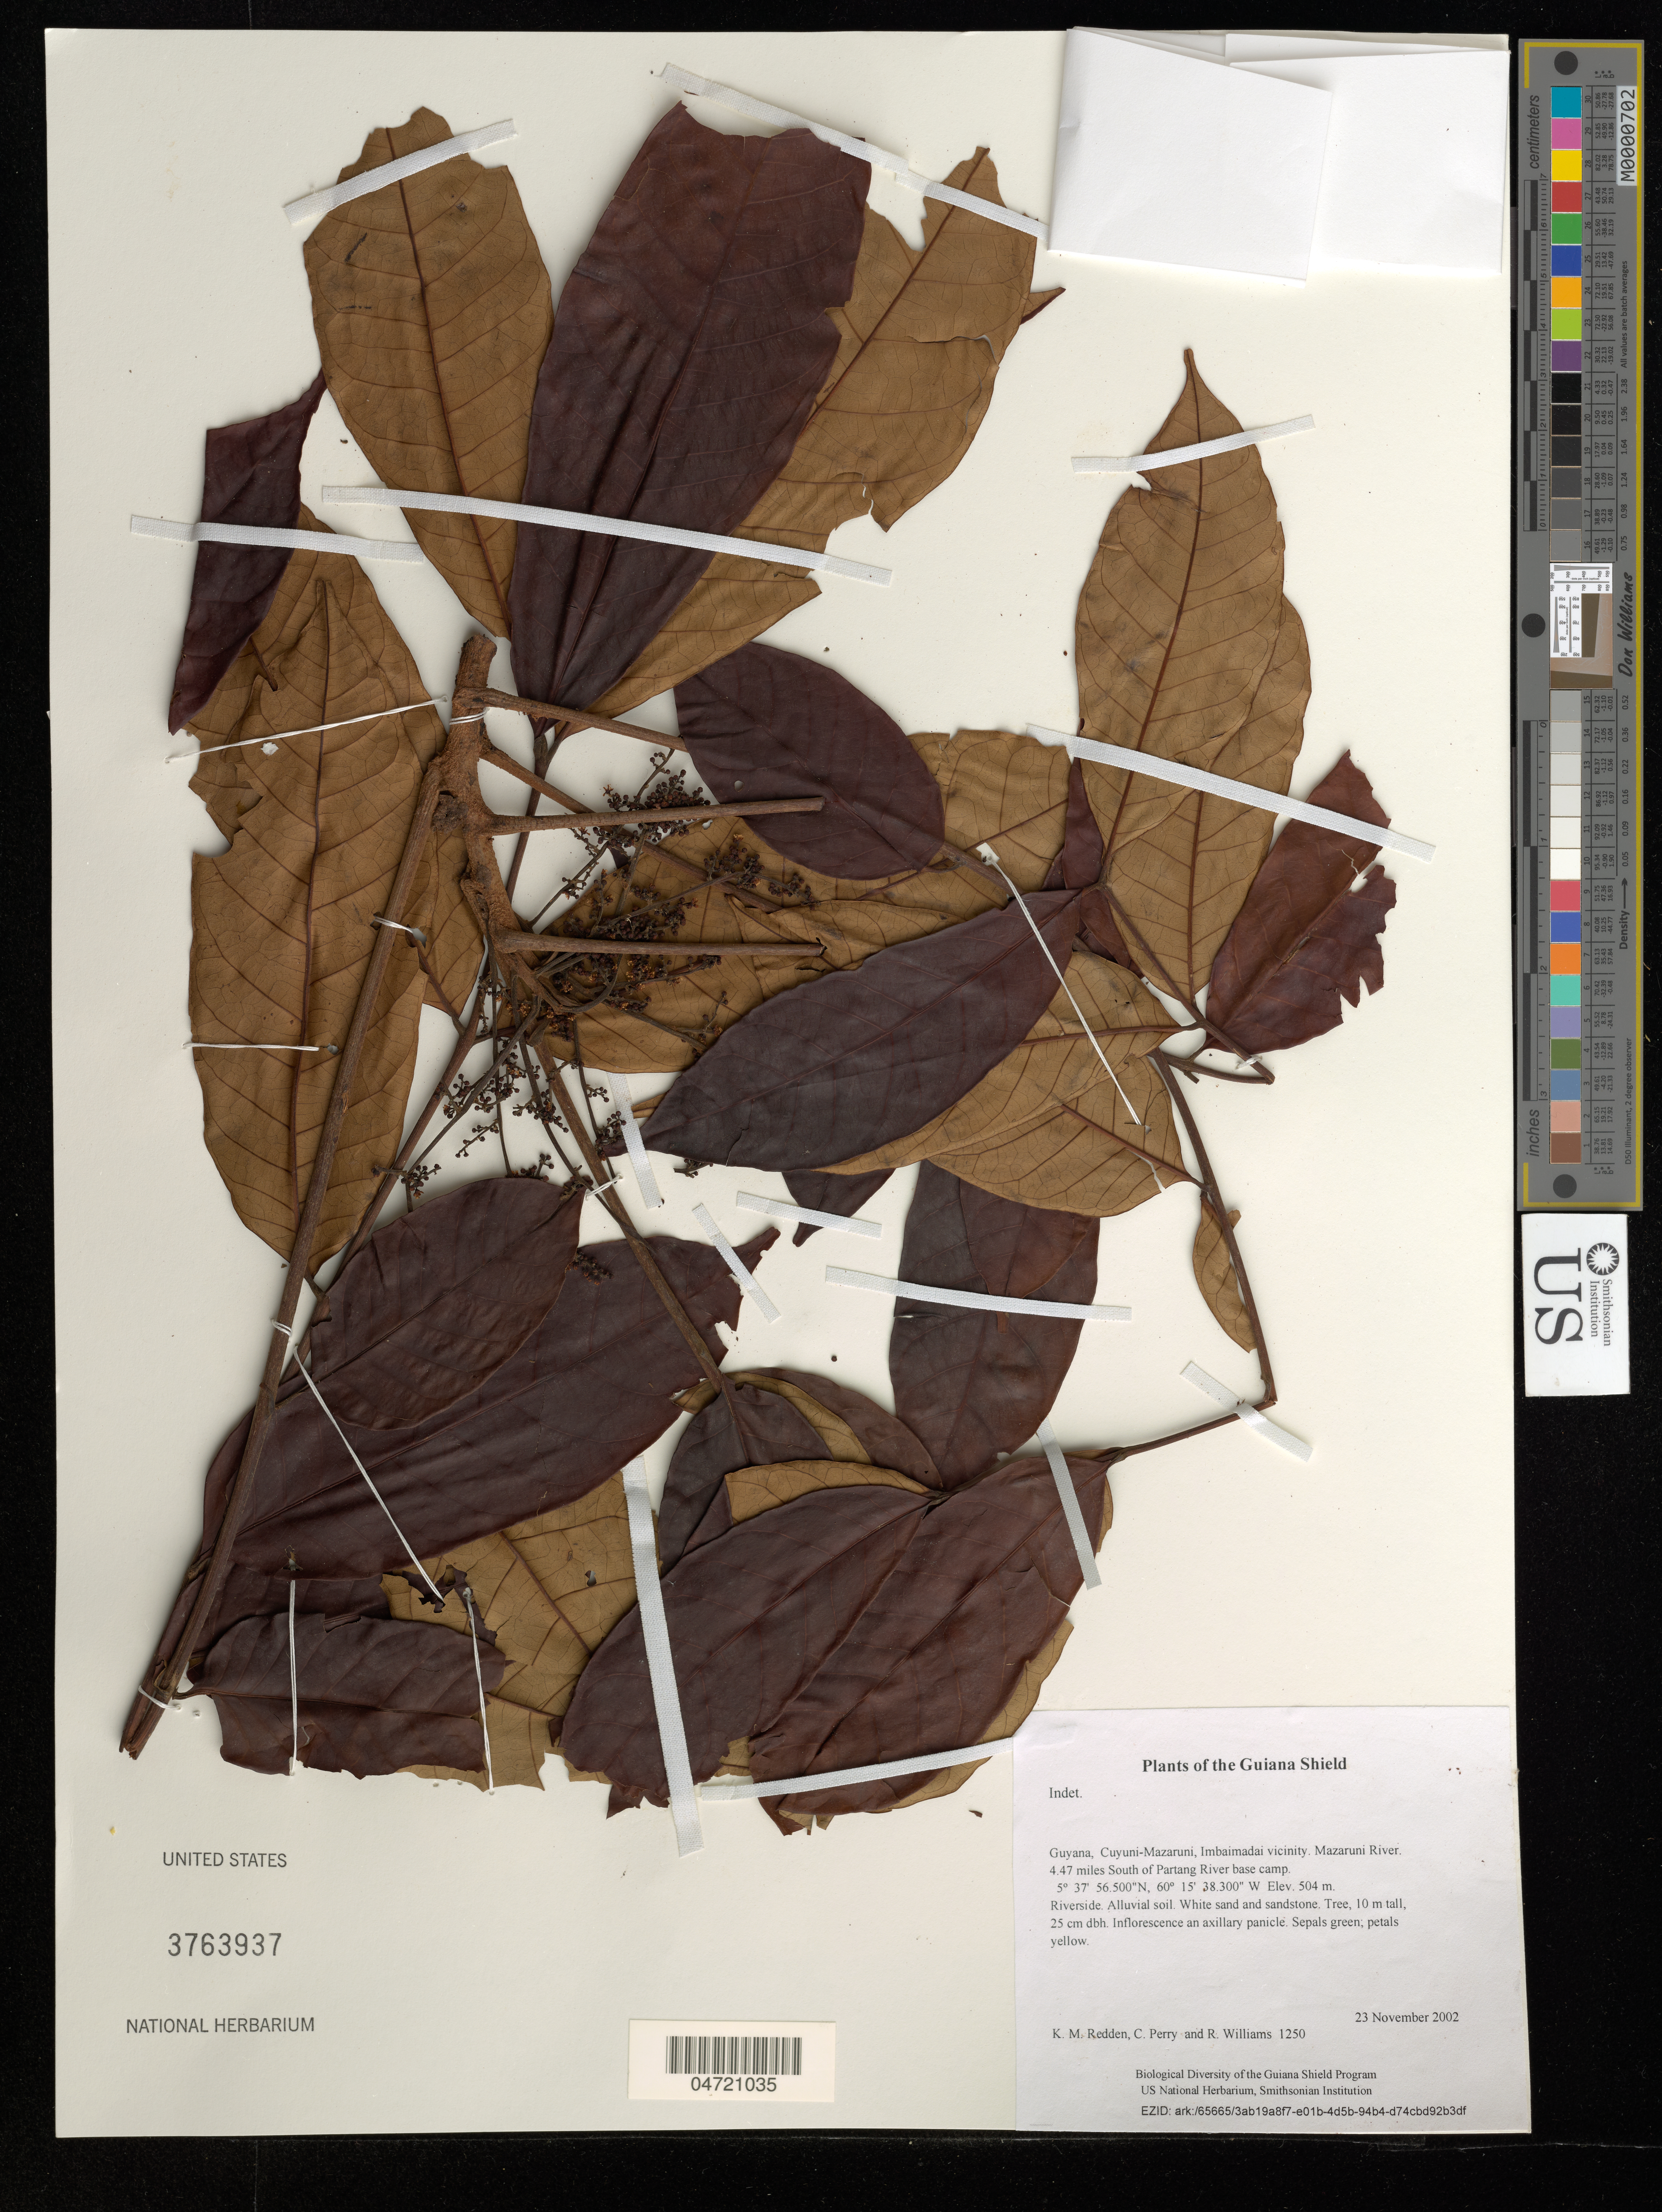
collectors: K. M. Redden, C. Perry & R. Williams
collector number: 1250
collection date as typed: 23 November 2002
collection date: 2002-11-23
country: Guyana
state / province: Cuyuni-Mazaruni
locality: Imbaimadai vicinity. Mazaruni River. 4.47 miles South of Partang River base camp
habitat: Riverside. Alluvial soil. White sand and sandstone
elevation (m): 504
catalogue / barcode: US 3763937